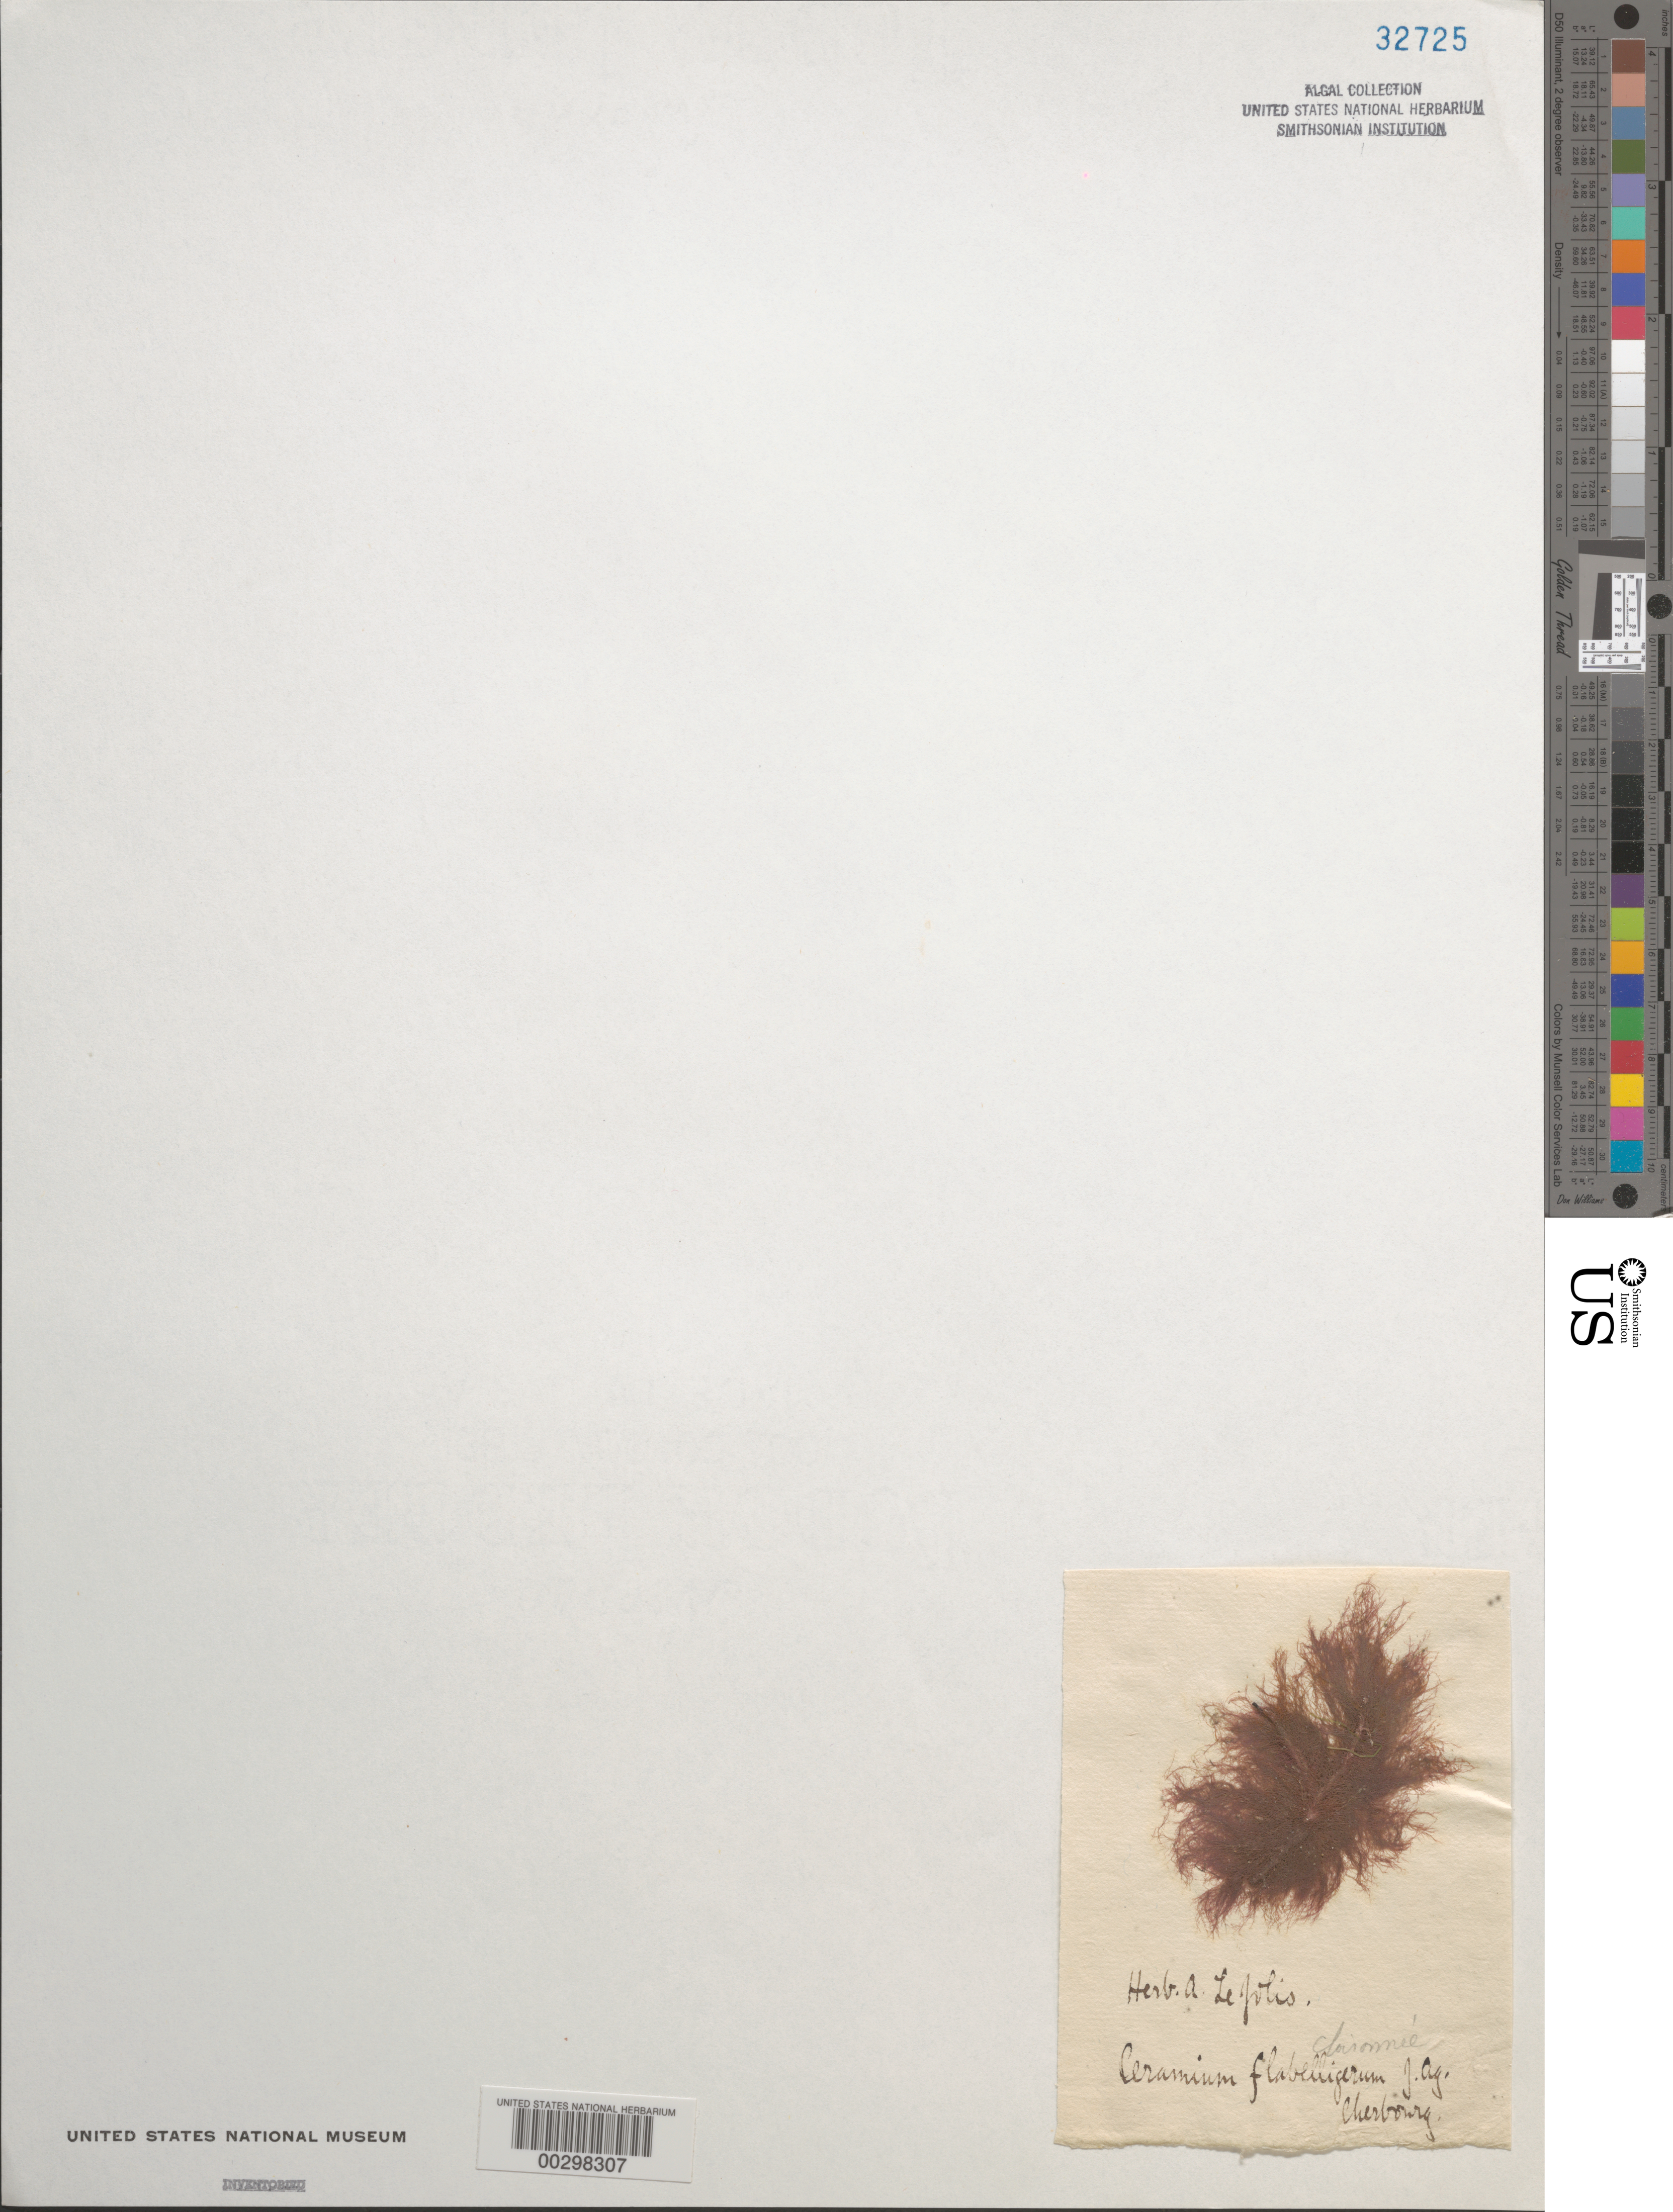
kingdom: Plantae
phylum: Rhodophyta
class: Florideophyceae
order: Ceramiales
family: Ceramiaceae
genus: Ceramium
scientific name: Ceramium gaditanum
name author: (Clemente) Cremades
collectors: Le Jolis, A. F. (herbarium)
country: France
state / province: Normandie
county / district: Manche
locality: Cherbourg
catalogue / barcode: US 32725